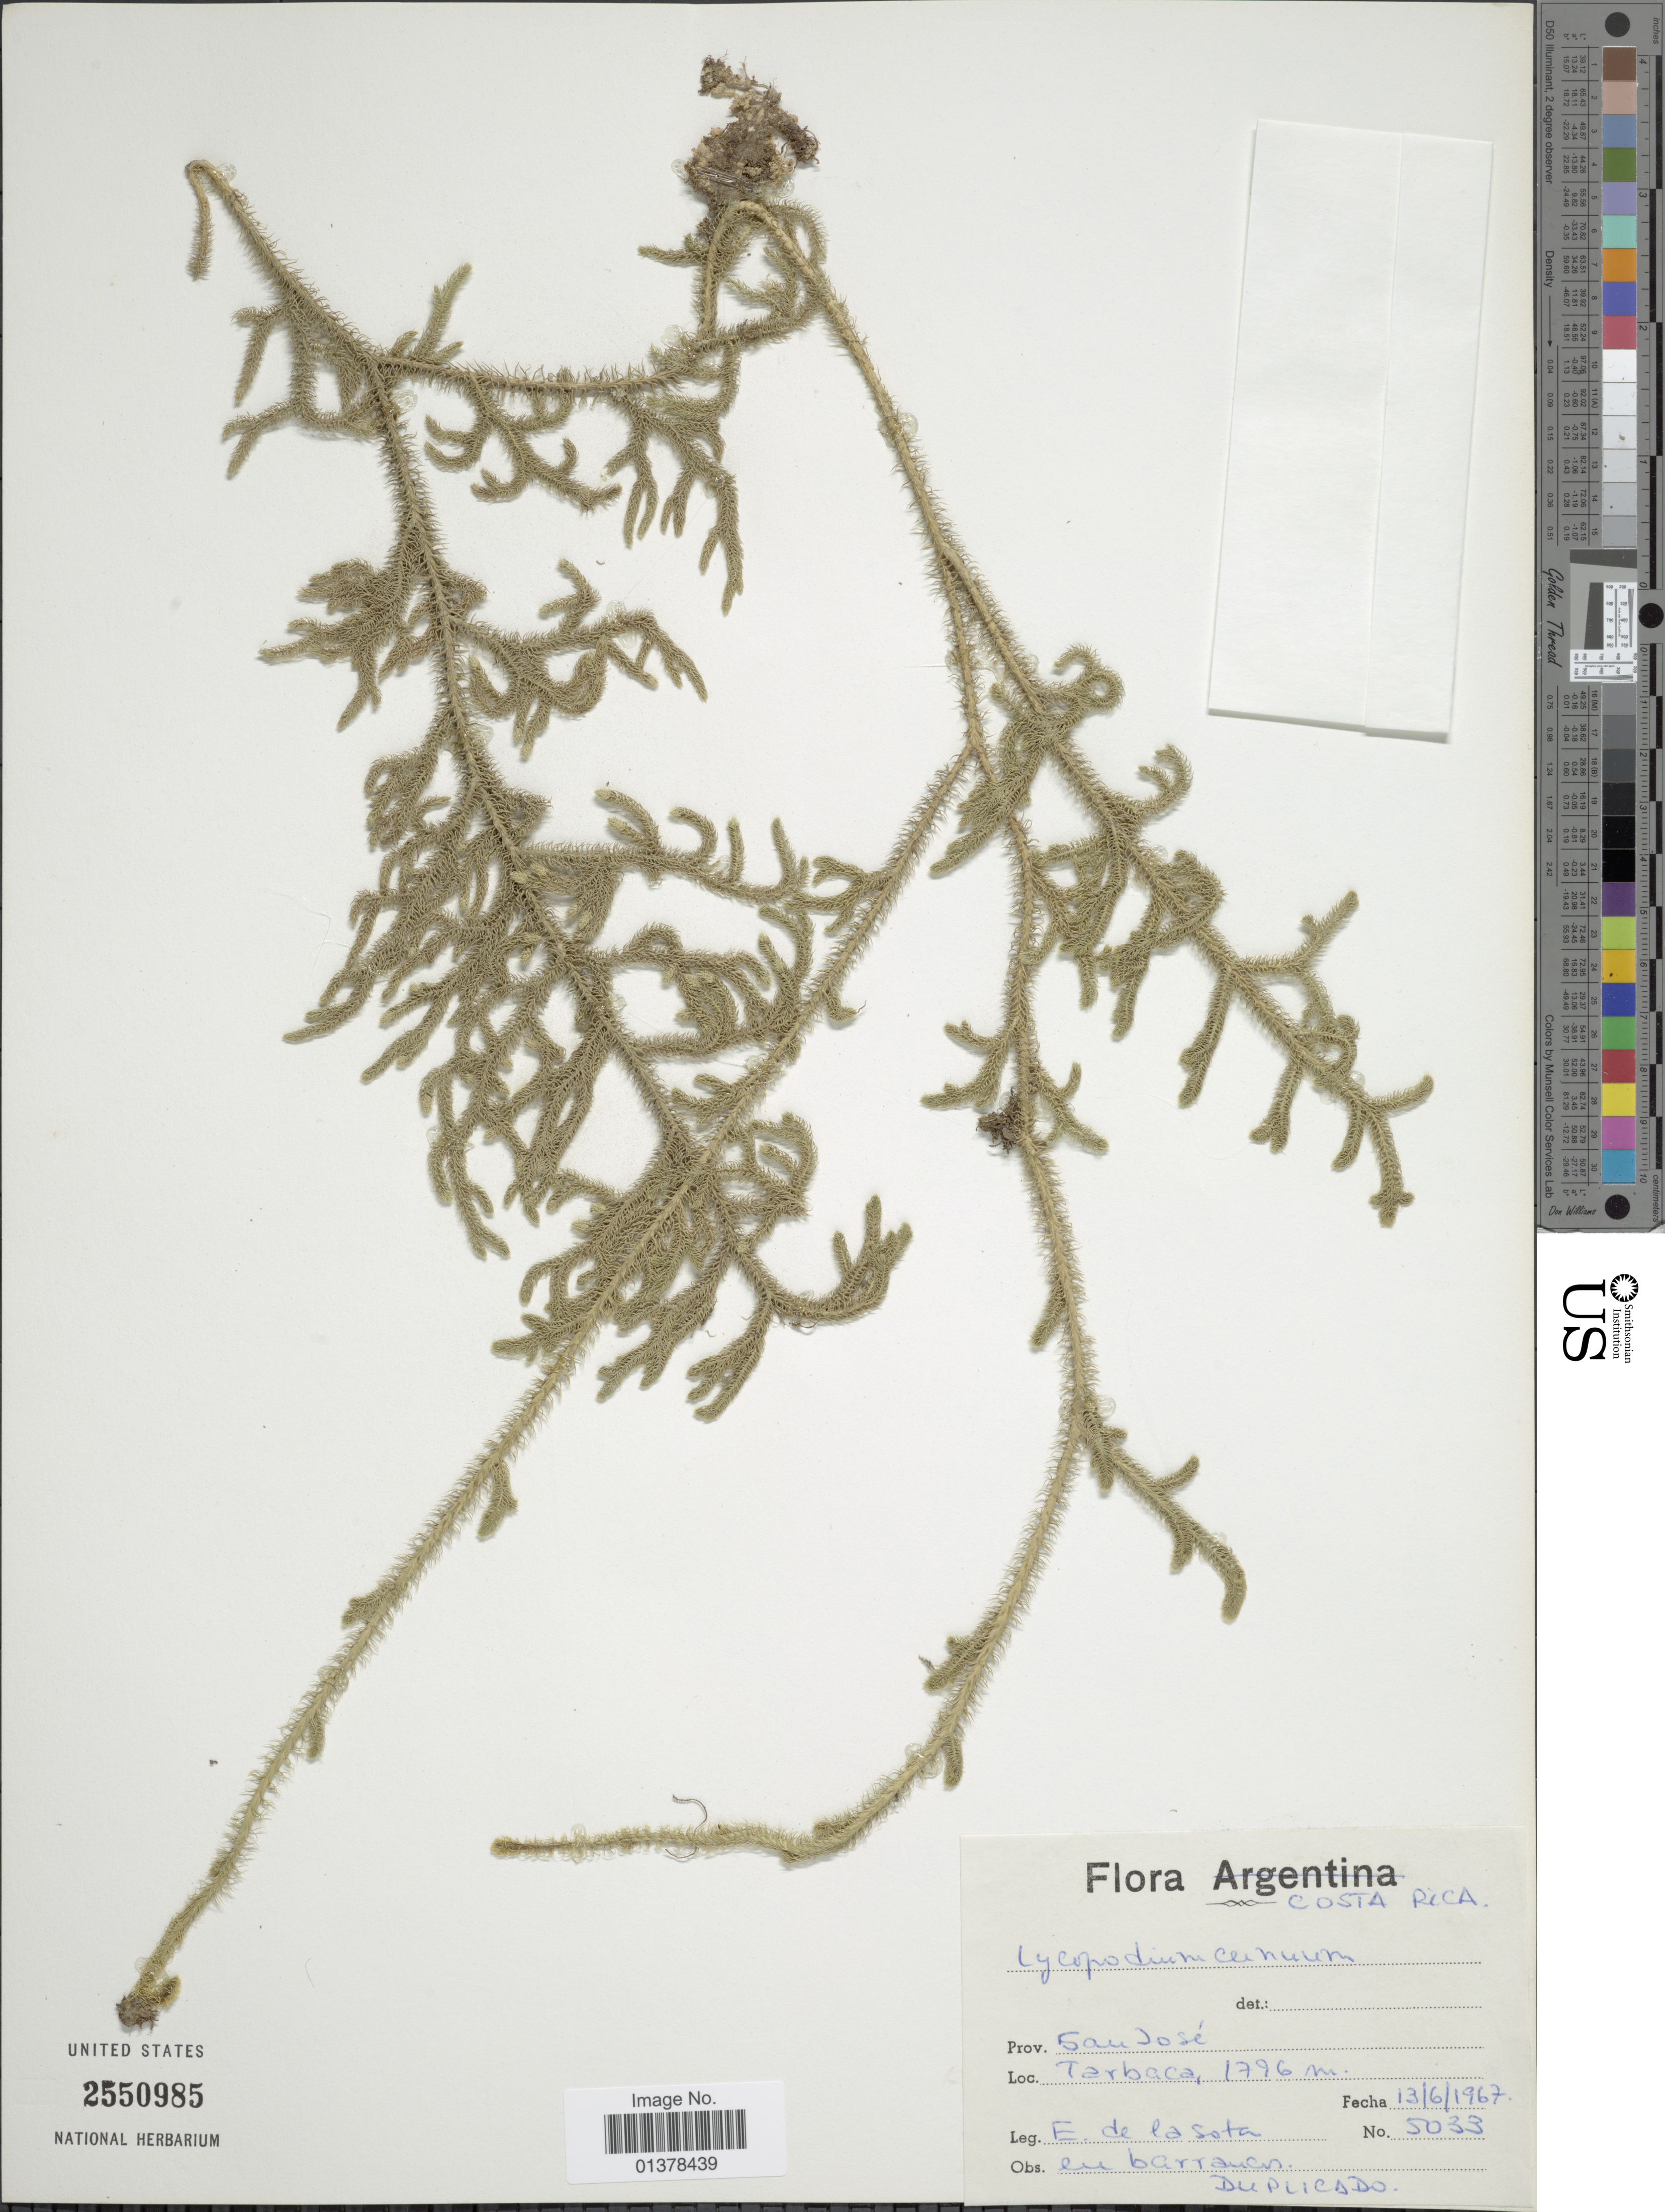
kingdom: Plantae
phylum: Tracheophyta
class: Lycopodiopsida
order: Lycopodiales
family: Lycopodiaceae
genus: Palhinhaea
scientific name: Palhinhaea cernua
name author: (L.) Vasc. & Franco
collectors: E. R. de la Sota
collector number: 5033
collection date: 1967-06-13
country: Costa Rica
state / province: San José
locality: Tarbaca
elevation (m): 1796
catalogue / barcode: US 2550985